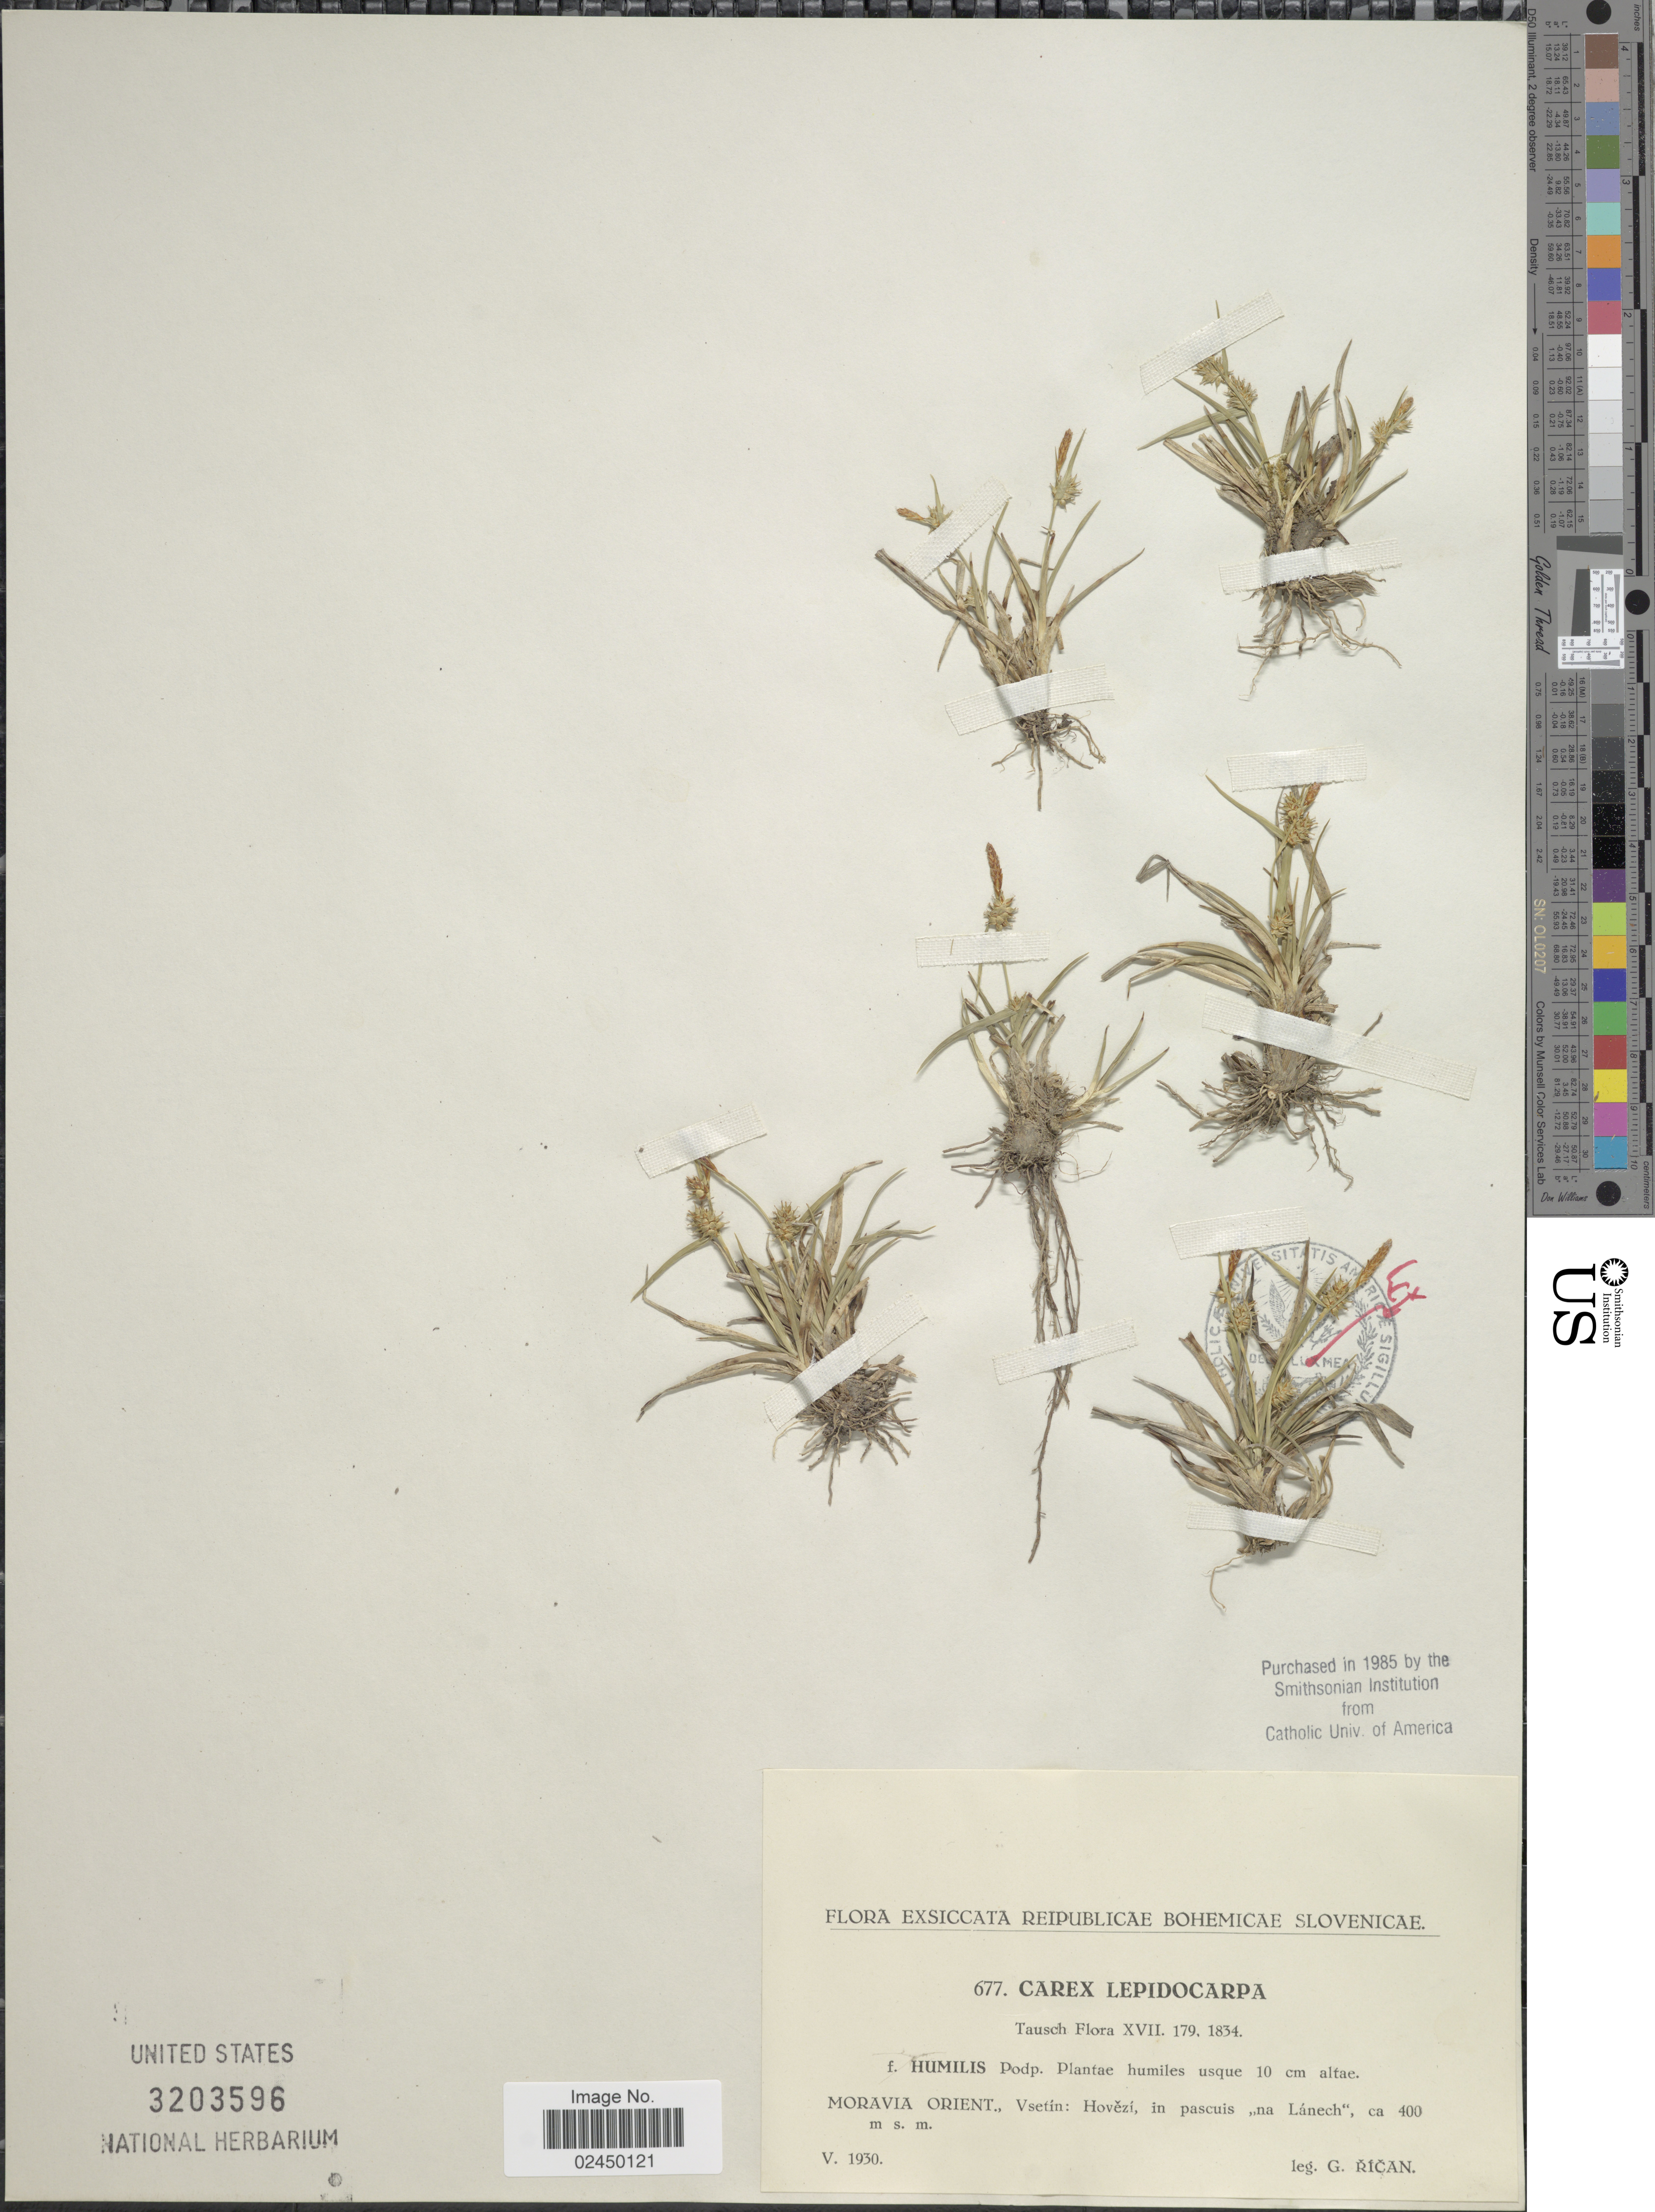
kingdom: Plantae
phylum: Tracheophyta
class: Liliopsida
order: Poales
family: Cyperaceae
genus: Carex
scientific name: Carex lepidocarpa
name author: Tausch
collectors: G. Rican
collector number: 677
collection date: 1930-05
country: Czechia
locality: Moravia Orient: Vsetín: Hovezi, in pascuis ,,na Lánech'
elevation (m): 400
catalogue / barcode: US 3203596